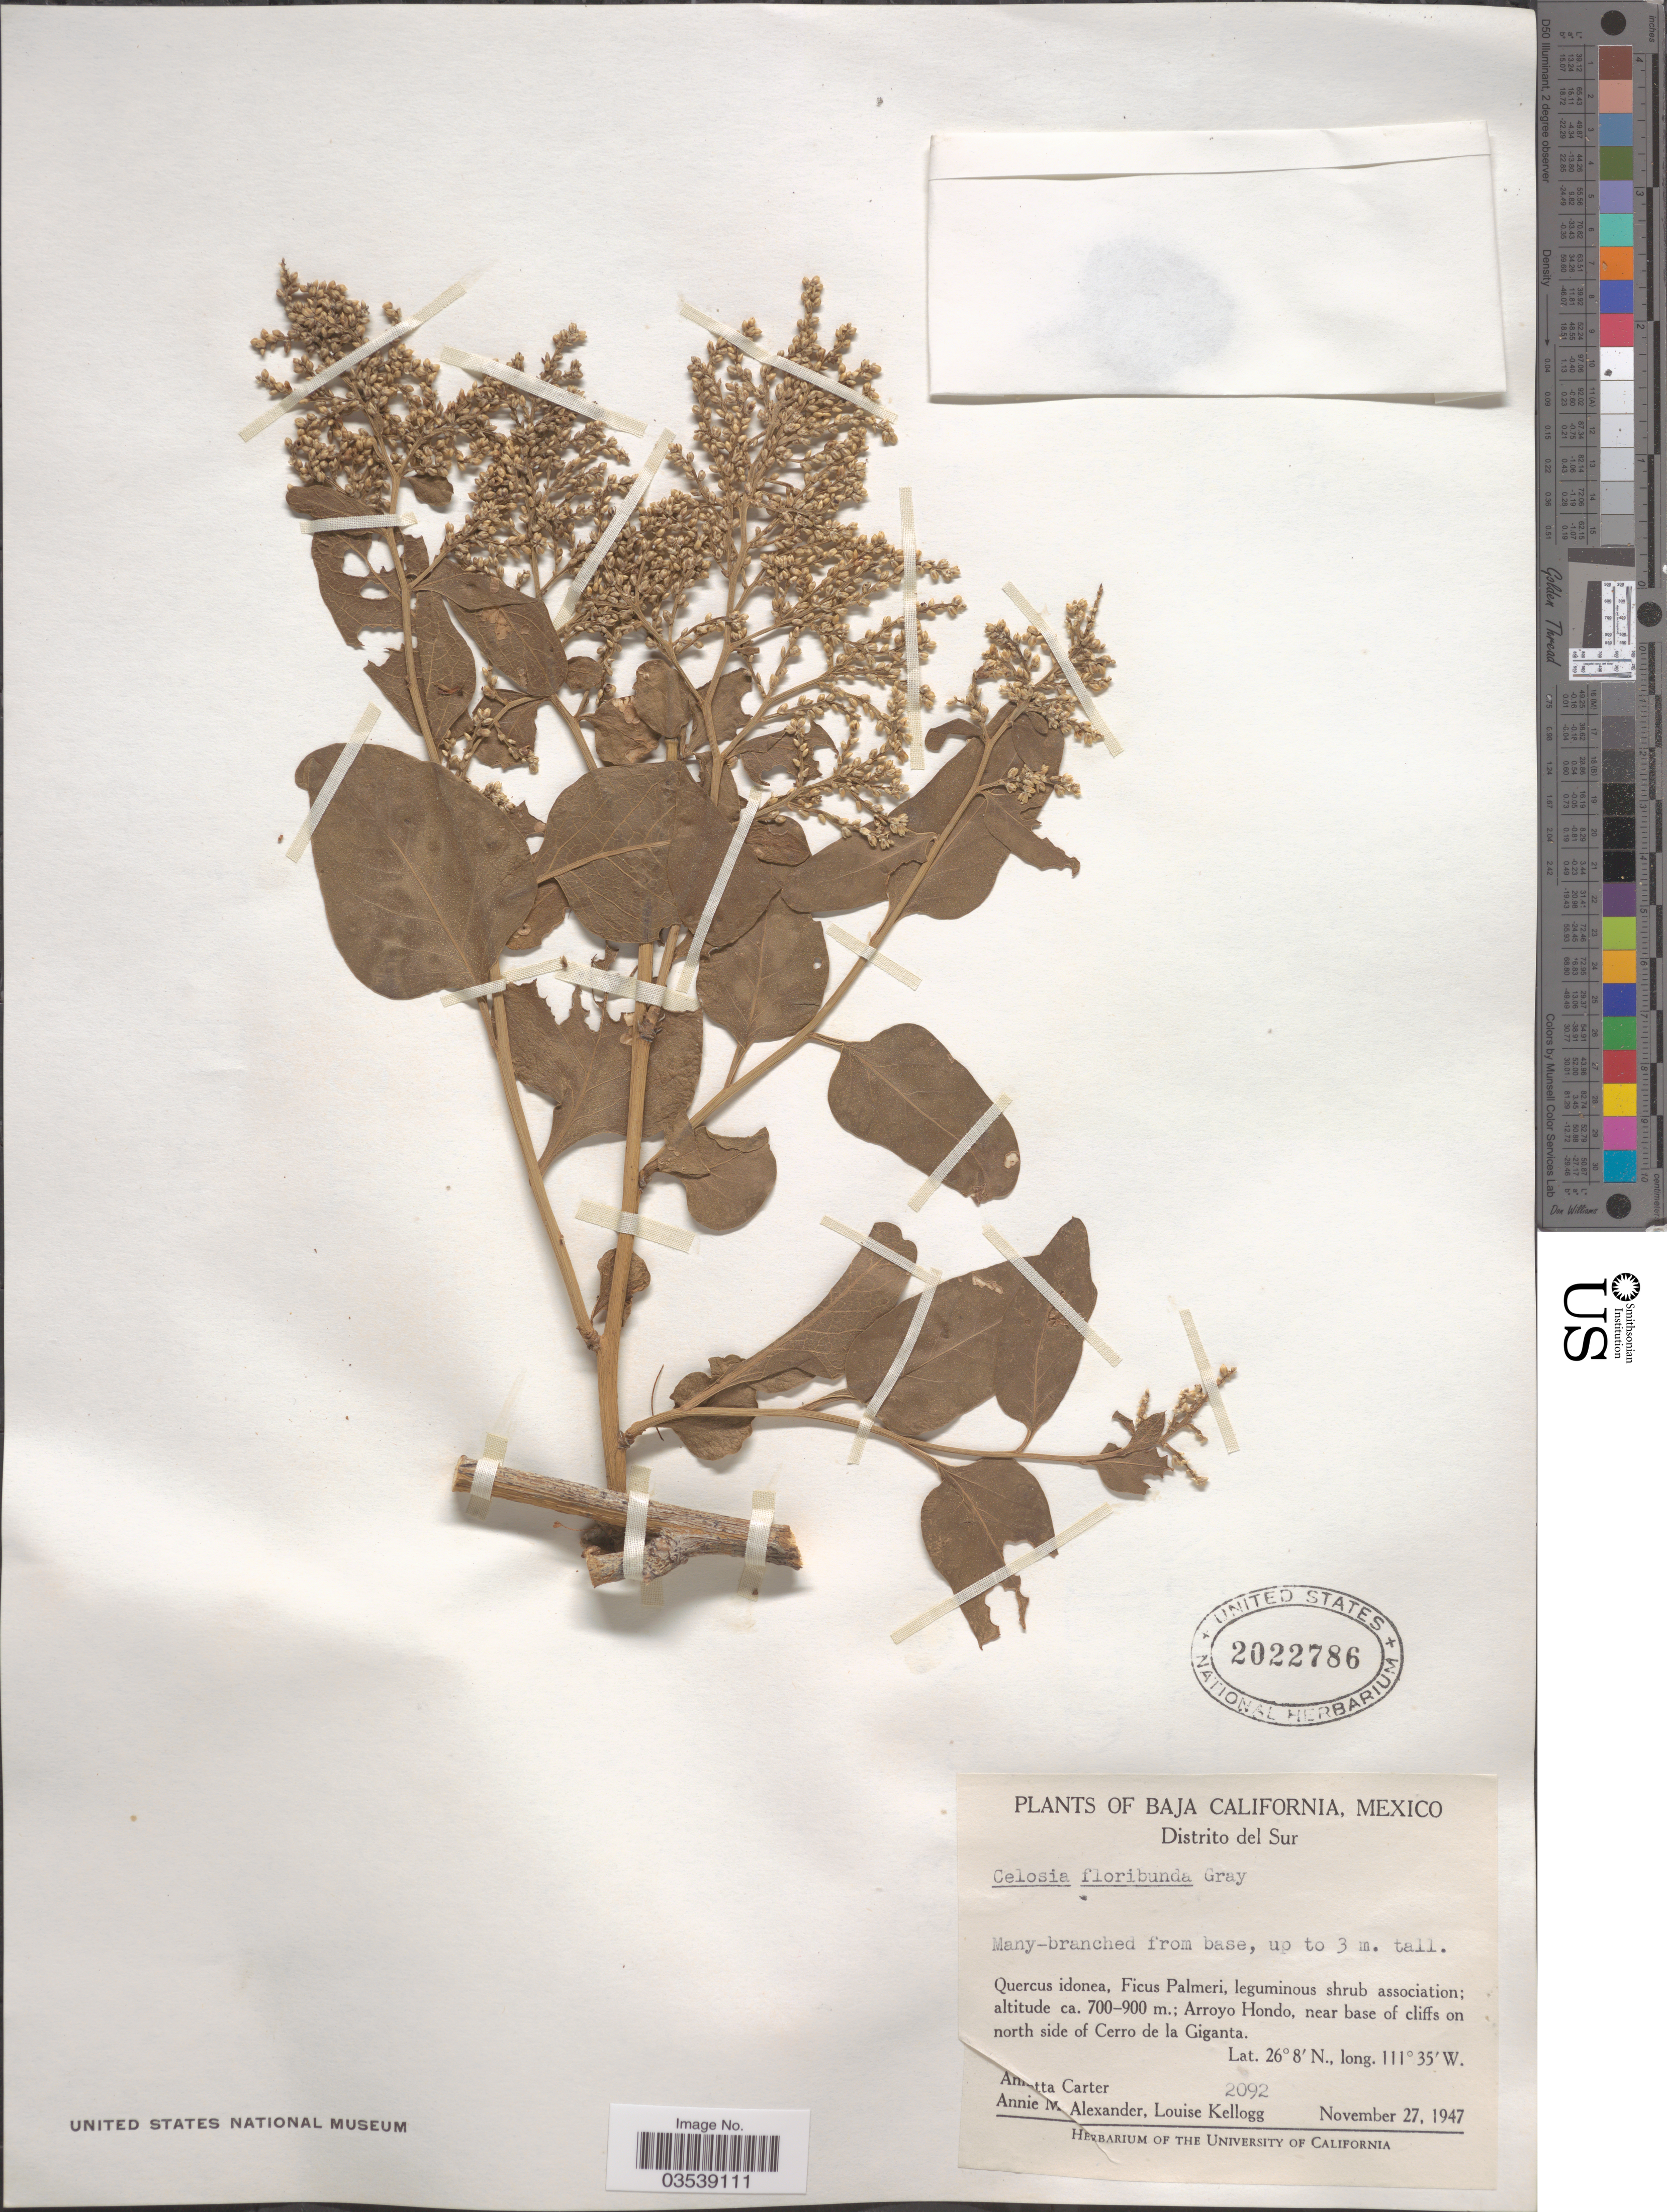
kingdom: Plantae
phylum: Tracheophyta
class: Magnoliopsida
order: Caryophyllales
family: Amaranthaceae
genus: Celosia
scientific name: Celosia floribunda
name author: A. Gray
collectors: A. Carter, A. M. Alexander & L. Kellog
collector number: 2092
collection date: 1947-11-27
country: Mexico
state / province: Baja California Sur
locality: Distrito del Sur. Arroyo Hondo, near base of cliffs on north side of Cerro de la Giganta.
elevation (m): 700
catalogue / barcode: US 2022786